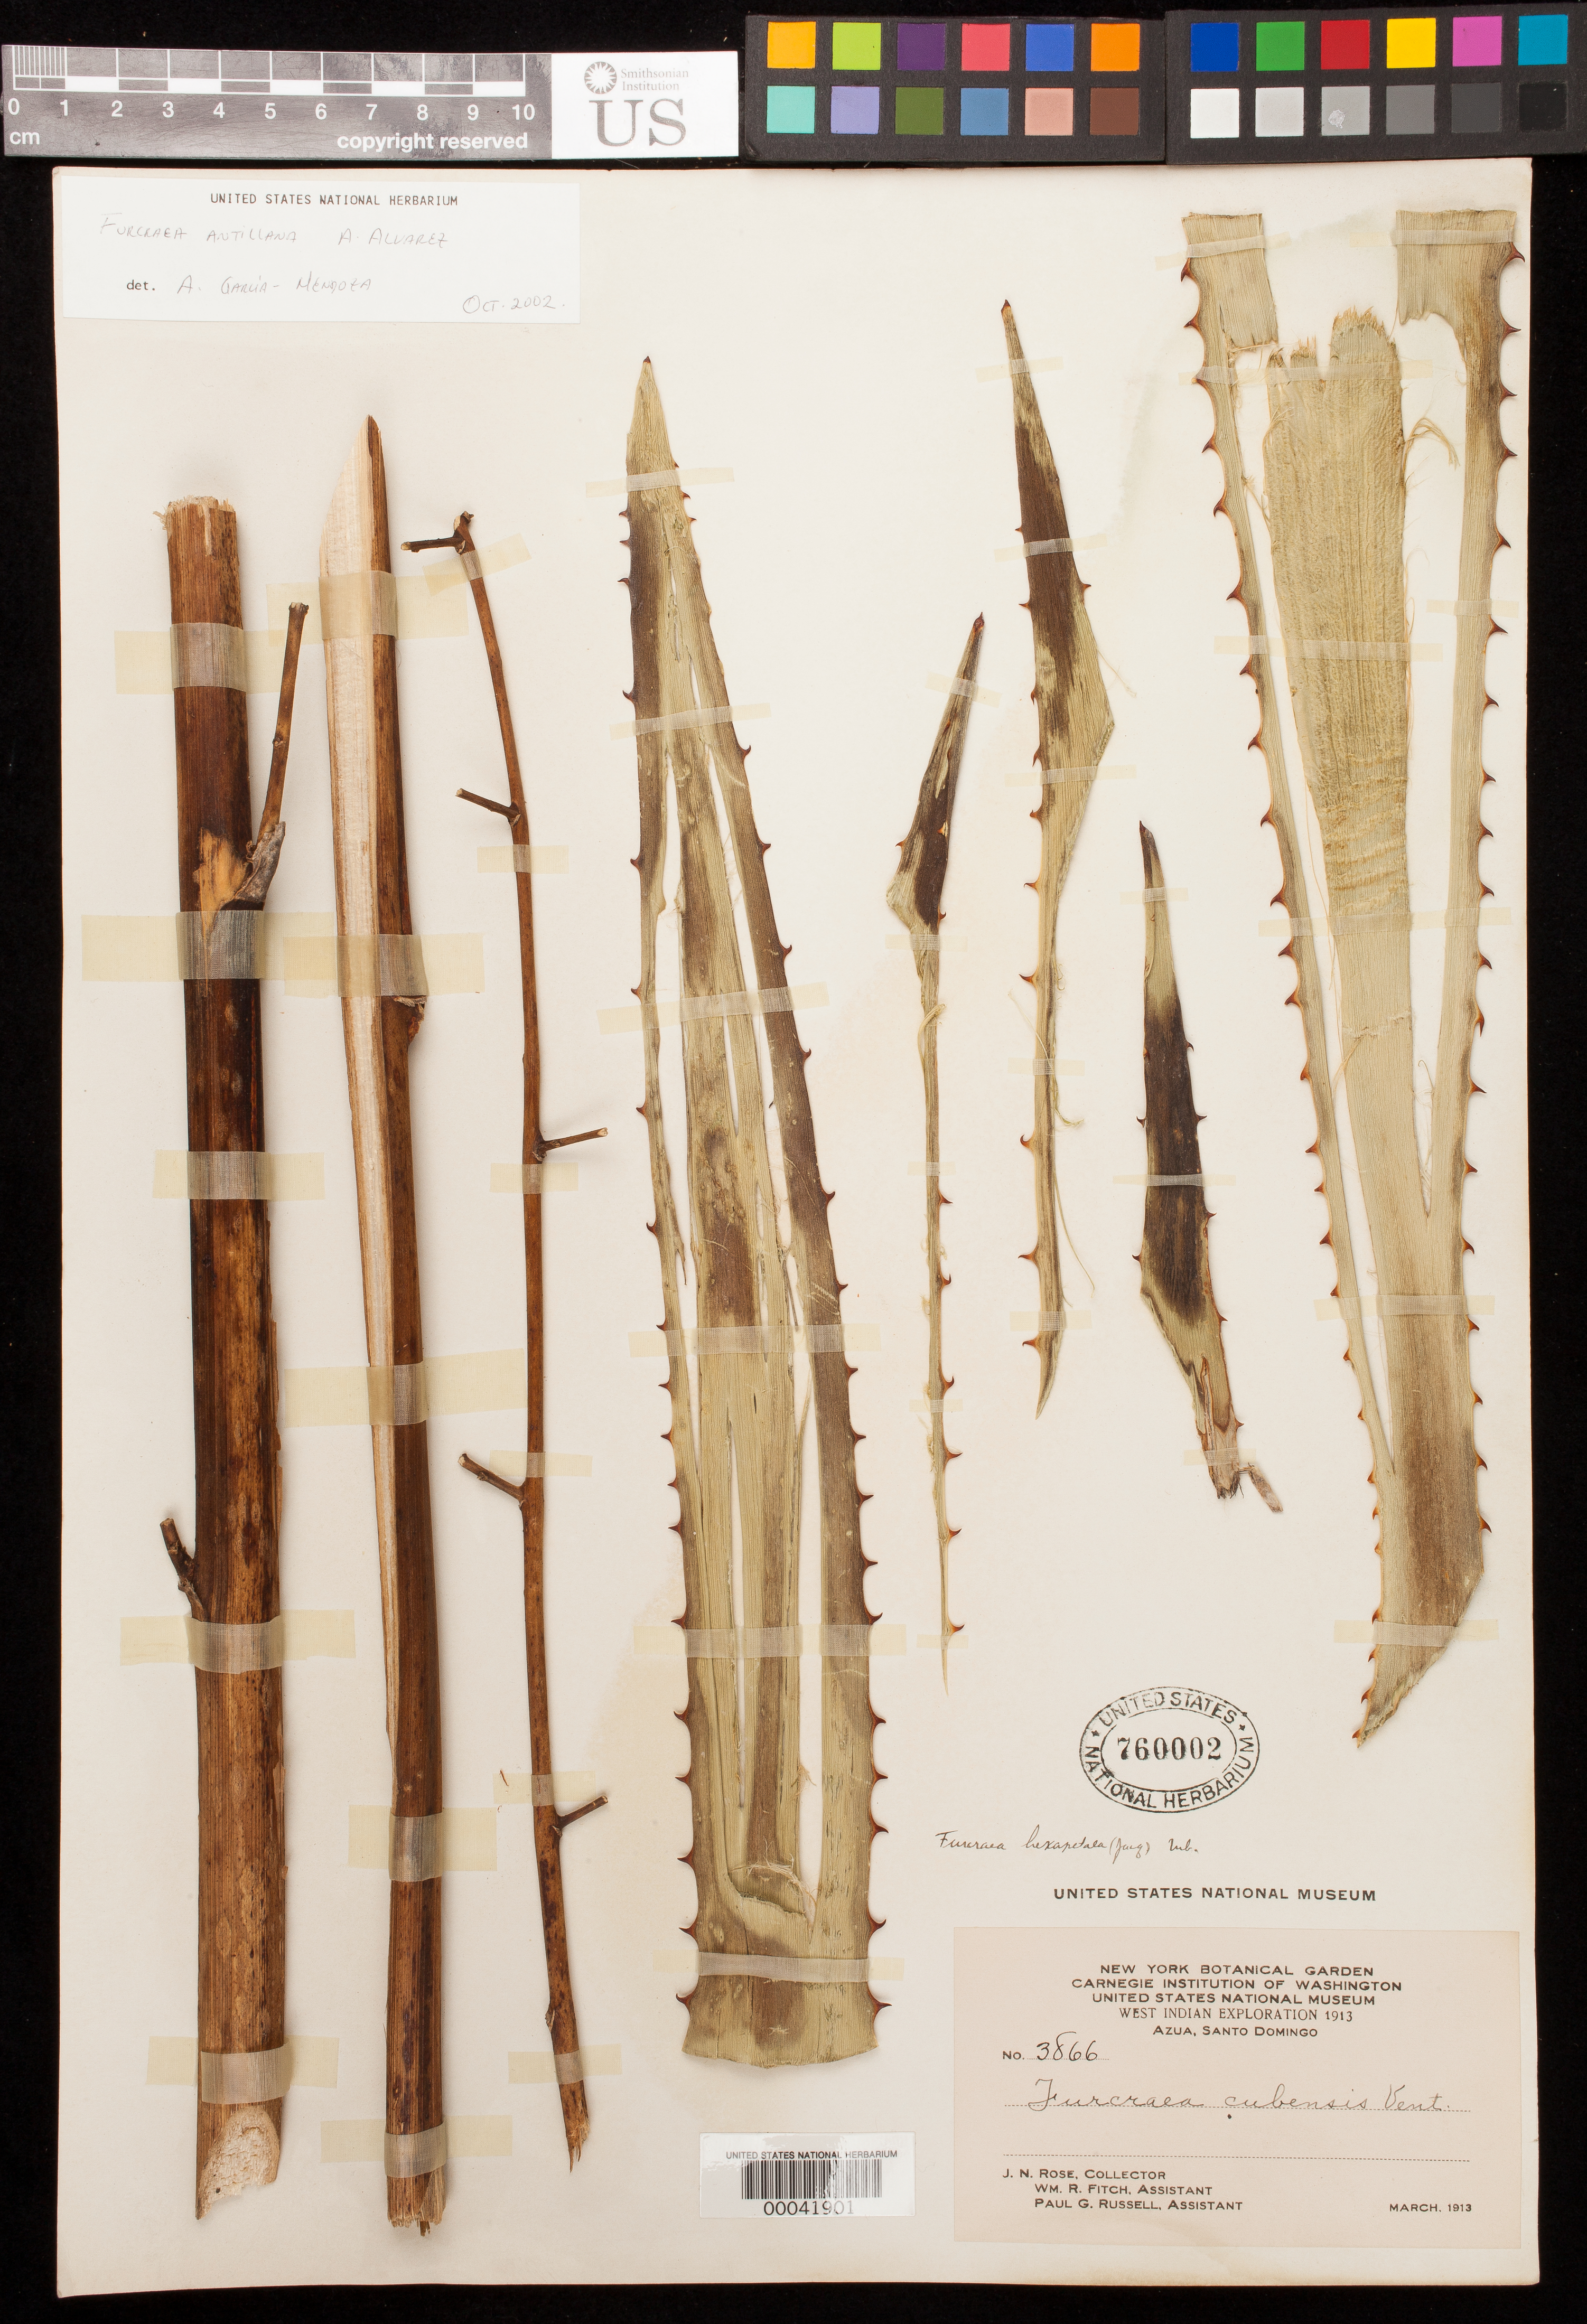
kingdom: Plantae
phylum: Tracheophyta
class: Liliopsida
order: Asparagales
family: Asparagaceae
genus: Furcraea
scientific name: Furcraea antillana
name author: A. Alvarez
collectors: J. N. Rose, W. R. Fitch & P. G. Russell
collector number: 3866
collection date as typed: Mar 1913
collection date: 1913-03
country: Dominican Republic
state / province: Azua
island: Hispaniola Island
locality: Azua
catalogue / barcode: US 760002